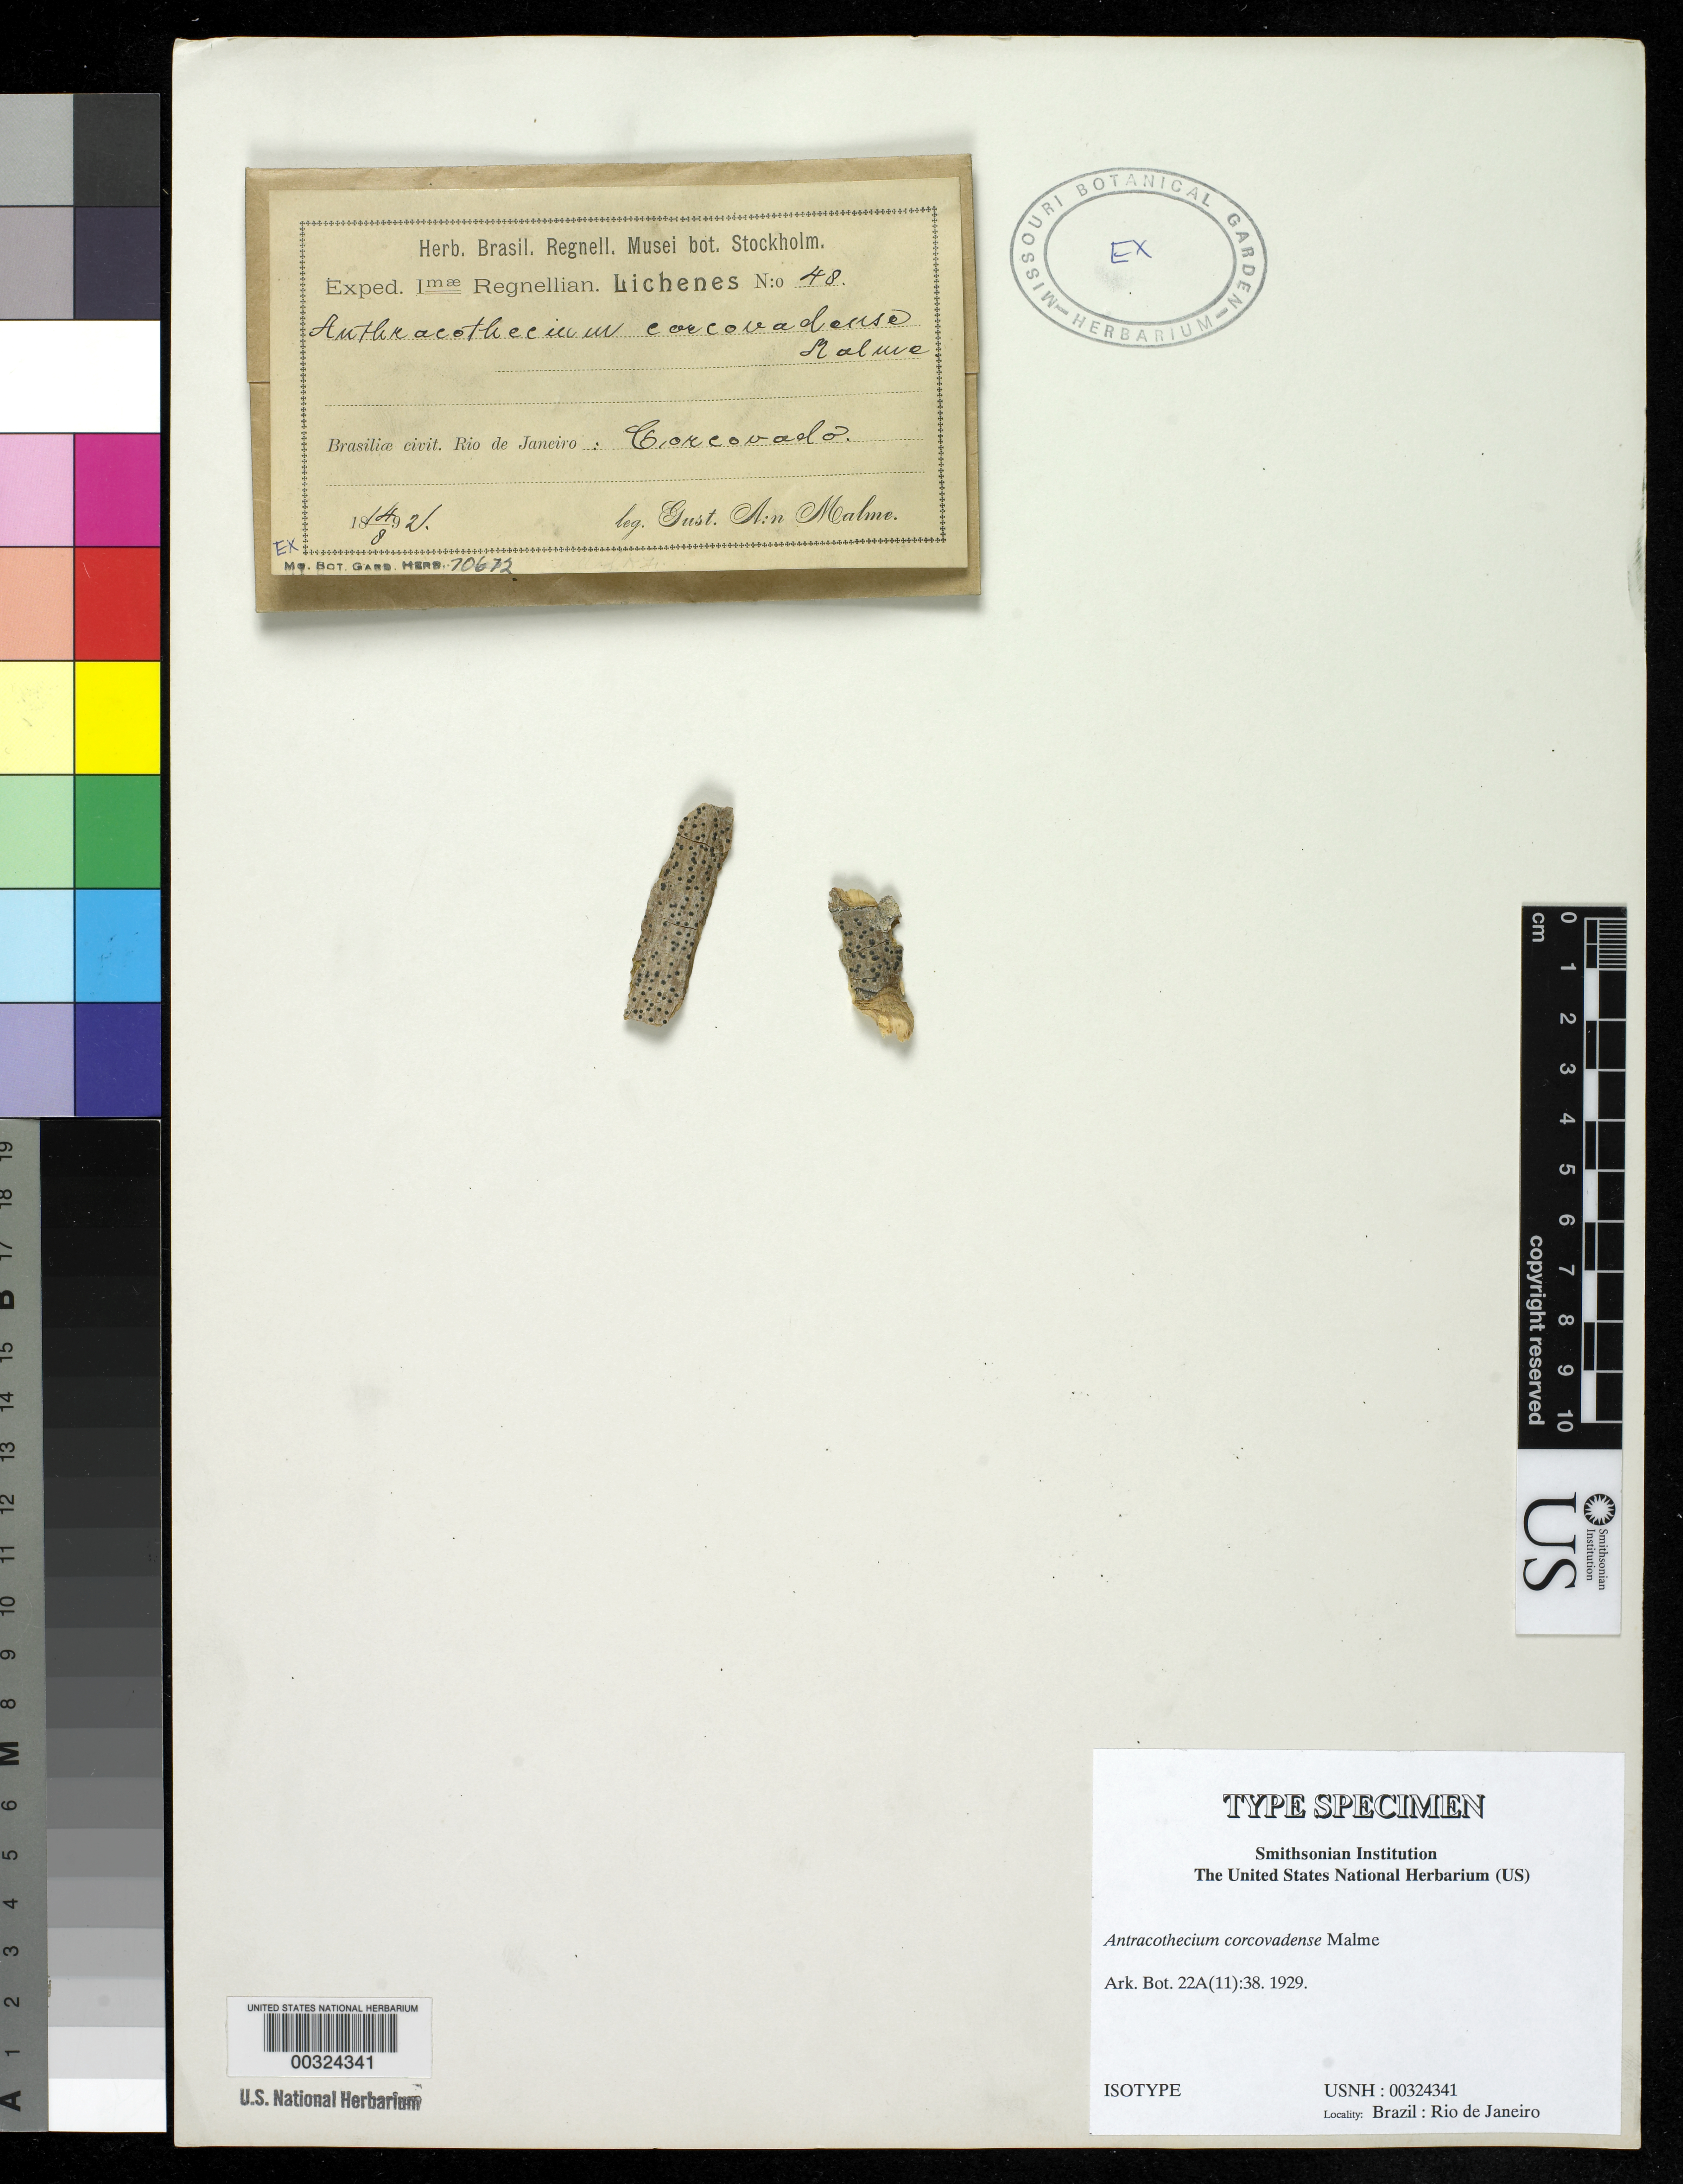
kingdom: Fungi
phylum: Ascomycota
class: Eurotiomycetes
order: Pyrenulales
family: Pyrenulaceae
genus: Anthracothecium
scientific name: Anthracothecium corcovadense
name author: Malme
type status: Isotype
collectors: G. O. A. Malme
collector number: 48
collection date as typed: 14 Aug 1921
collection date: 1921-08-14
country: Brazil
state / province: Rio de Janeiro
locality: Corcovado.